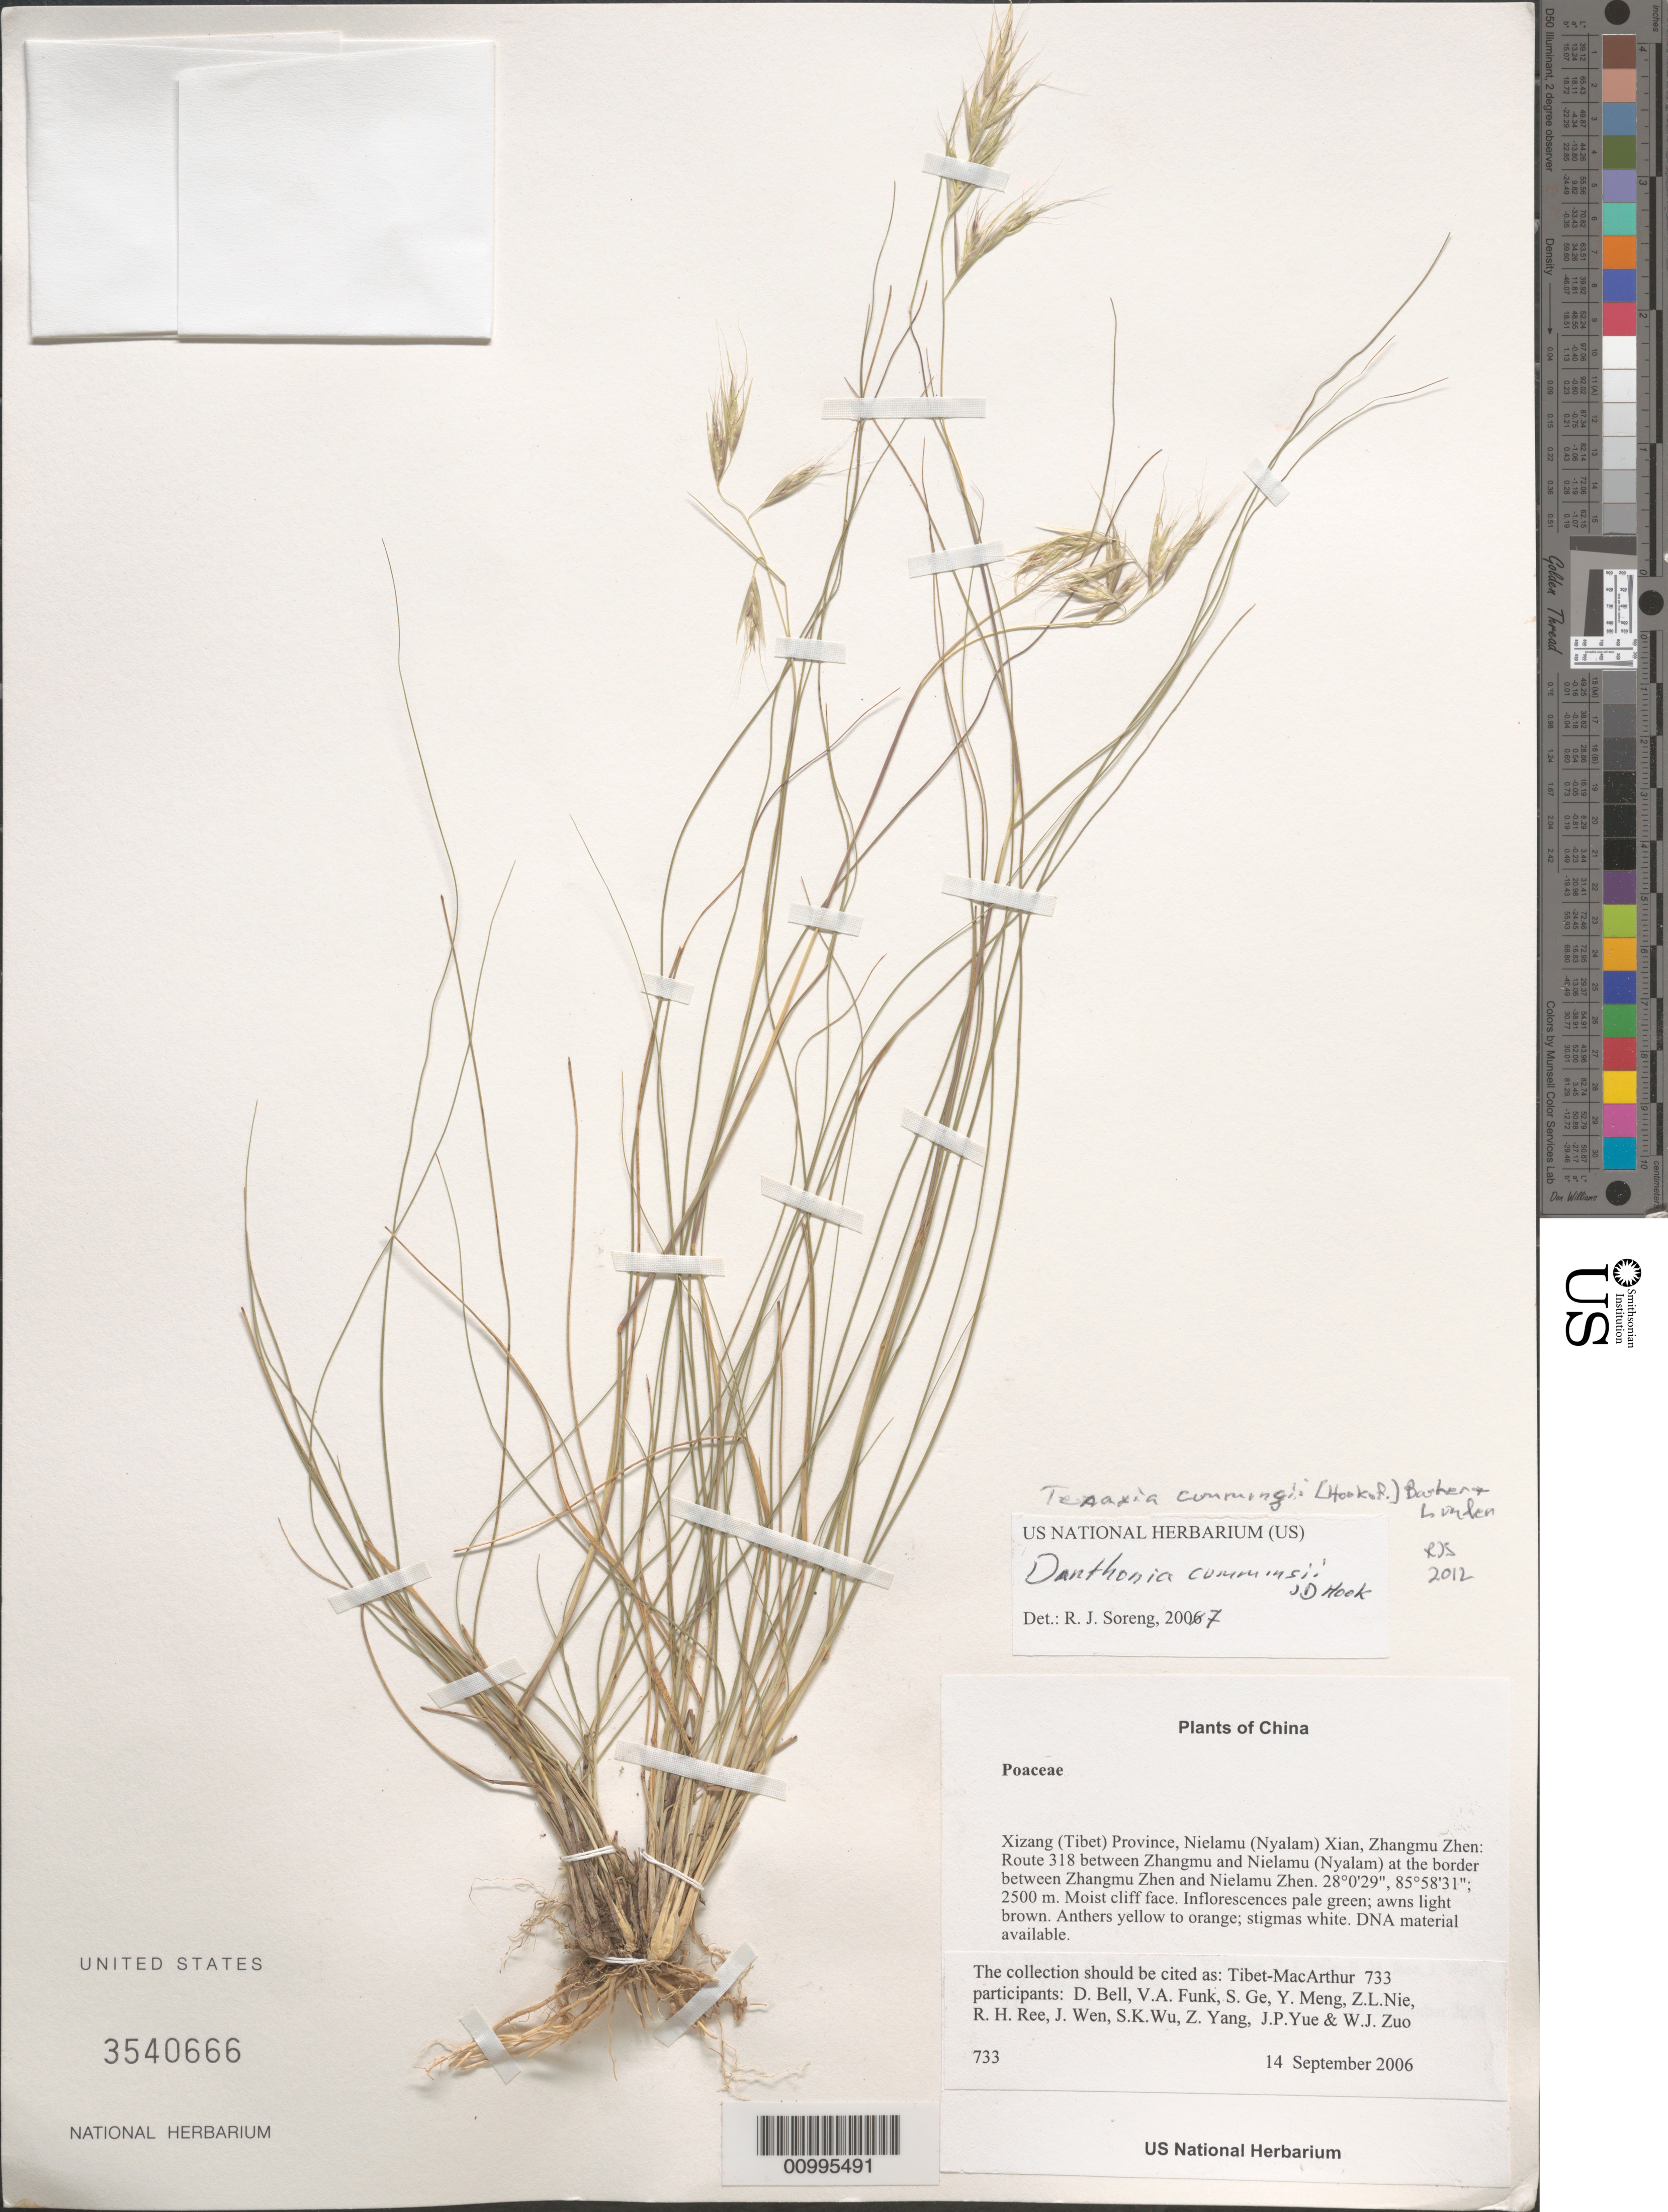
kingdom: Plantae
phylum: Tracheophyta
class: Liliopsida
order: Poales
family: Poaceae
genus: Danthonia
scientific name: Danthonia cumminsii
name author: Hook. f.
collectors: Tibet-MacArthur, D. A. Bell, V. Funk, S. Ge, Y. Meng, Z. Nie, R. Ree, J. Wen, J. Yue & W. Zuo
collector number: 733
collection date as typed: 14 Sep 2006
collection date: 2006-09-14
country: China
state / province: Xizang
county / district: Nielamu (Nyalam) Xian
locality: Nielamu Zhen. Route 318 between Zhangmu and Nielamu (Nyalam) at the border between Zhangmu Zhen and Nielamu Zhen.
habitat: Base of wet cliff, steep rocky slopes with Alnus semicordata, and disturbed roadside. Moist cliff face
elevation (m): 2500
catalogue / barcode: US 3540666